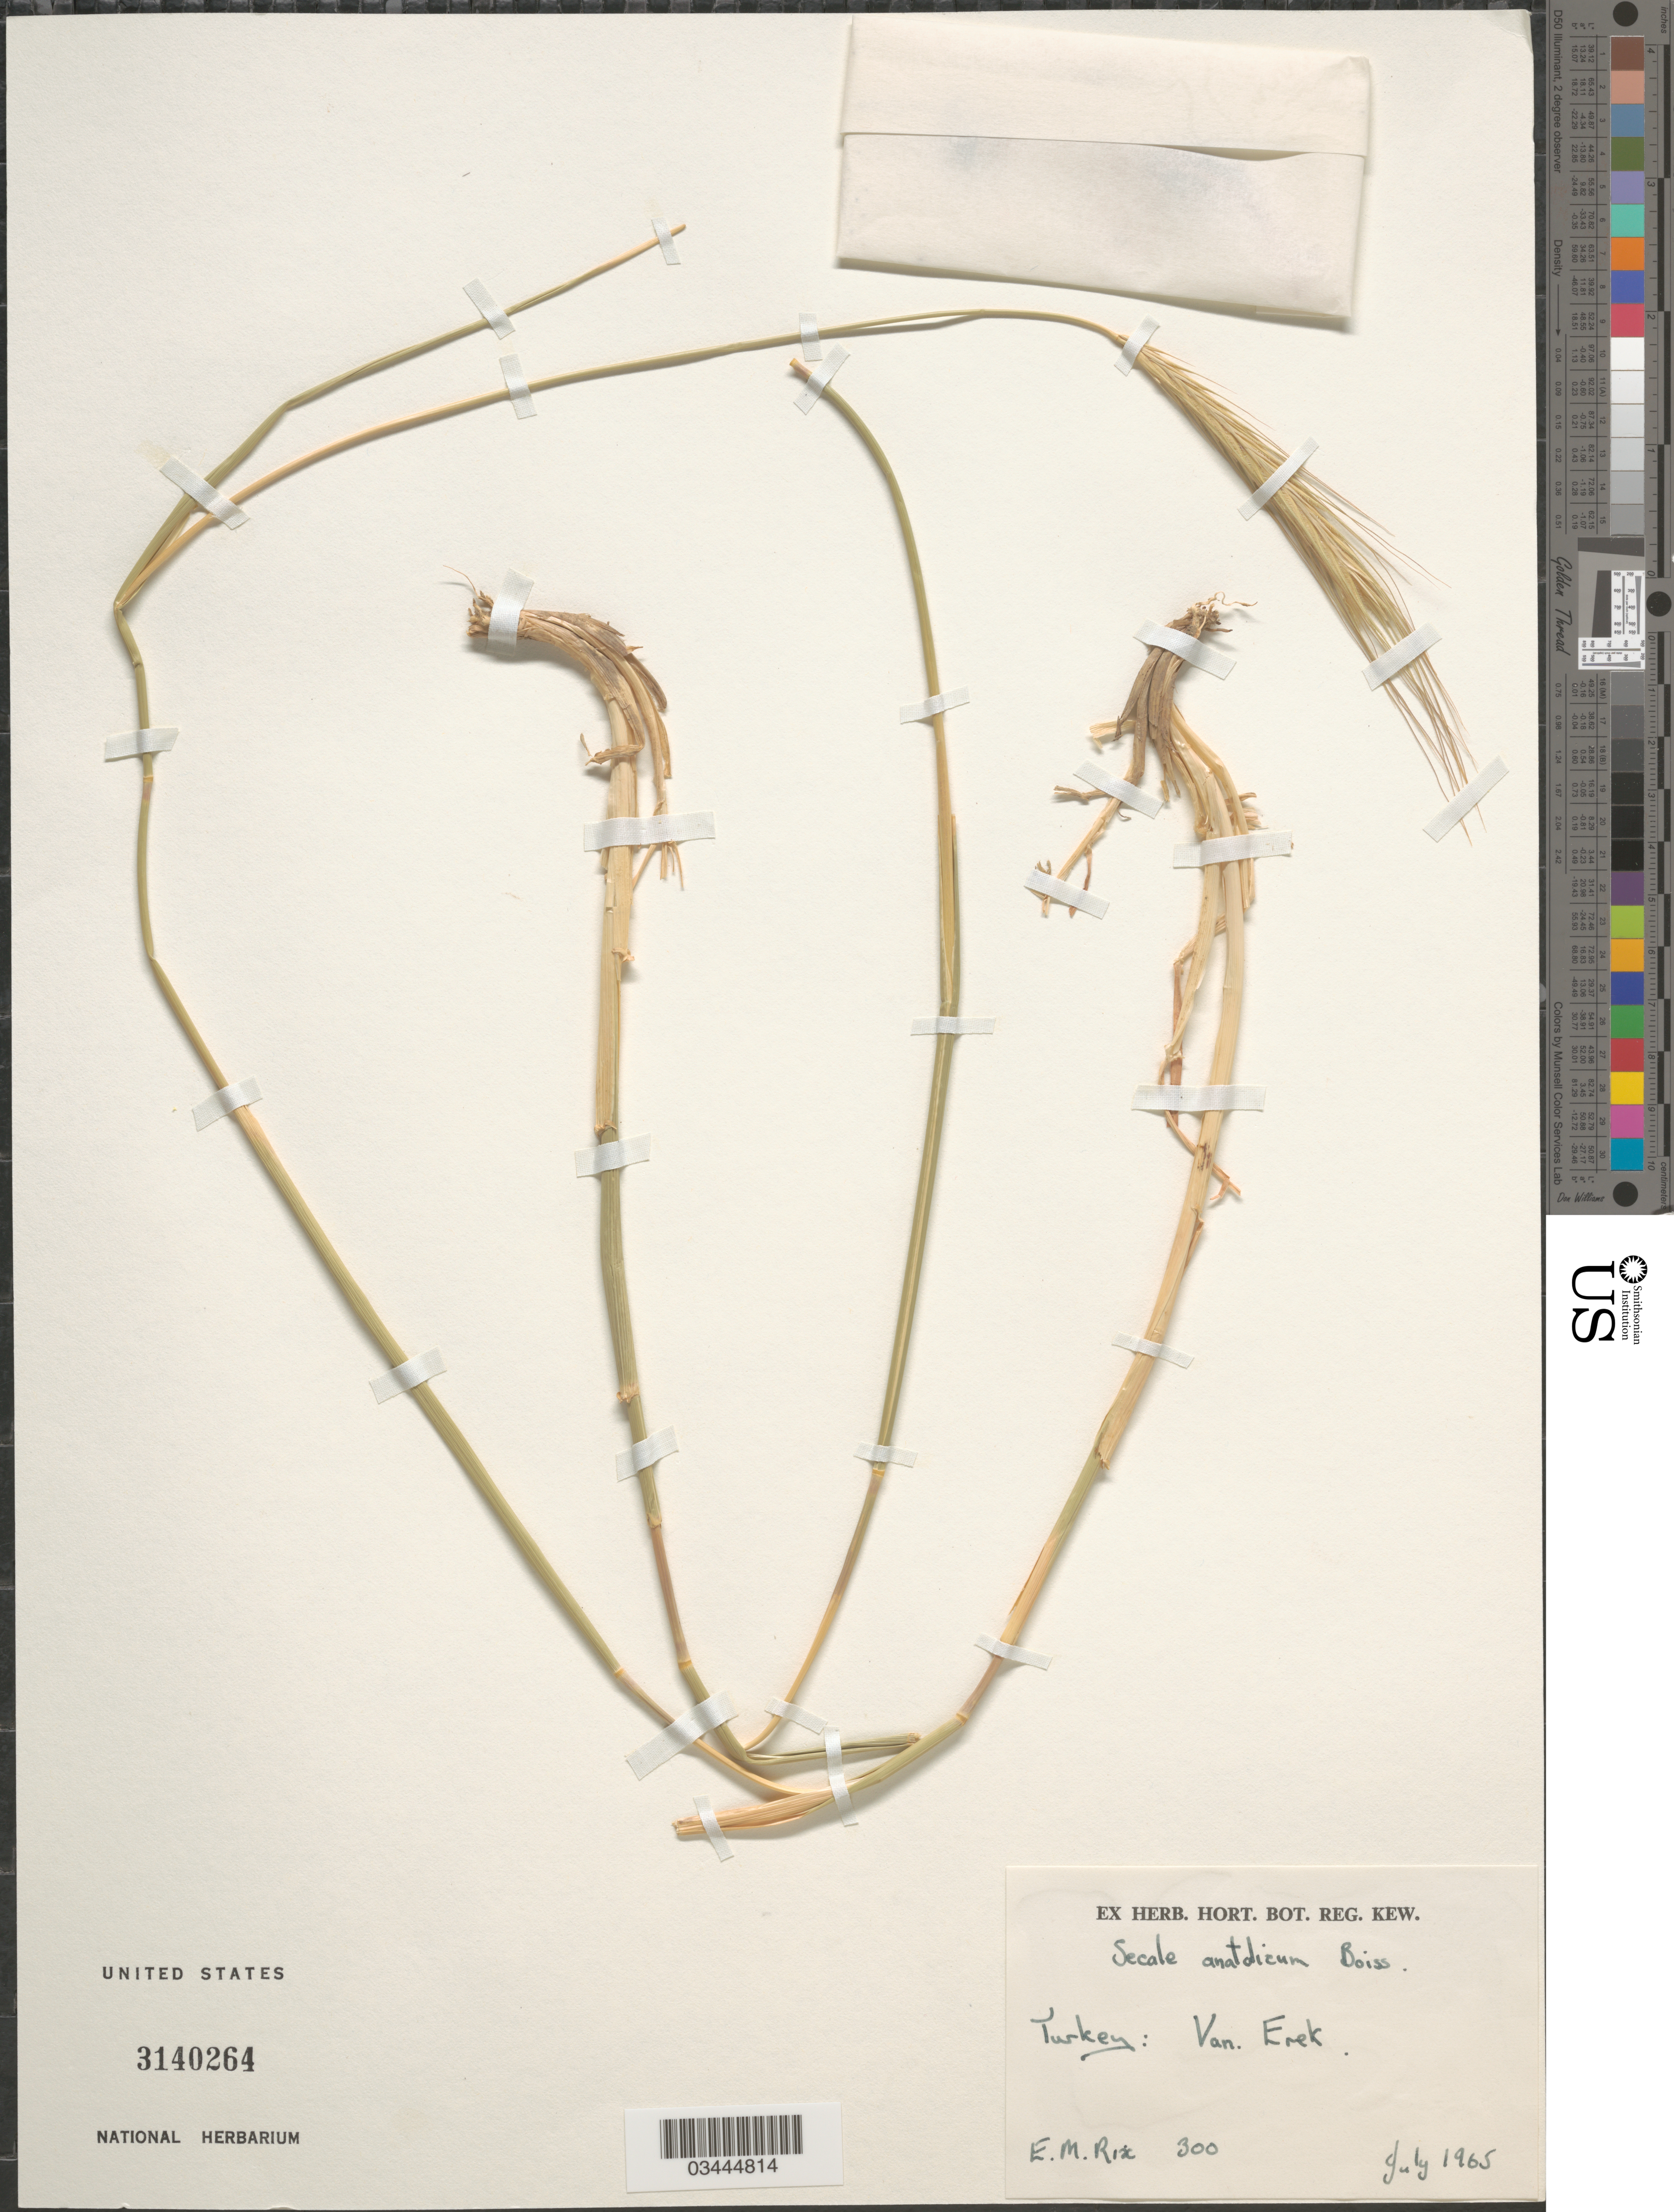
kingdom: Plantae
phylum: Tracheophyta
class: Liliopsida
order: Poales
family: Poaceae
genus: Secale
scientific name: Secale anatolicum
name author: Boiss.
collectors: E.M. Rix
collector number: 300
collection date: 1965-07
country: Turkey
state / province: Van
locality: Erek.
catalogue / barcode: US 3140264